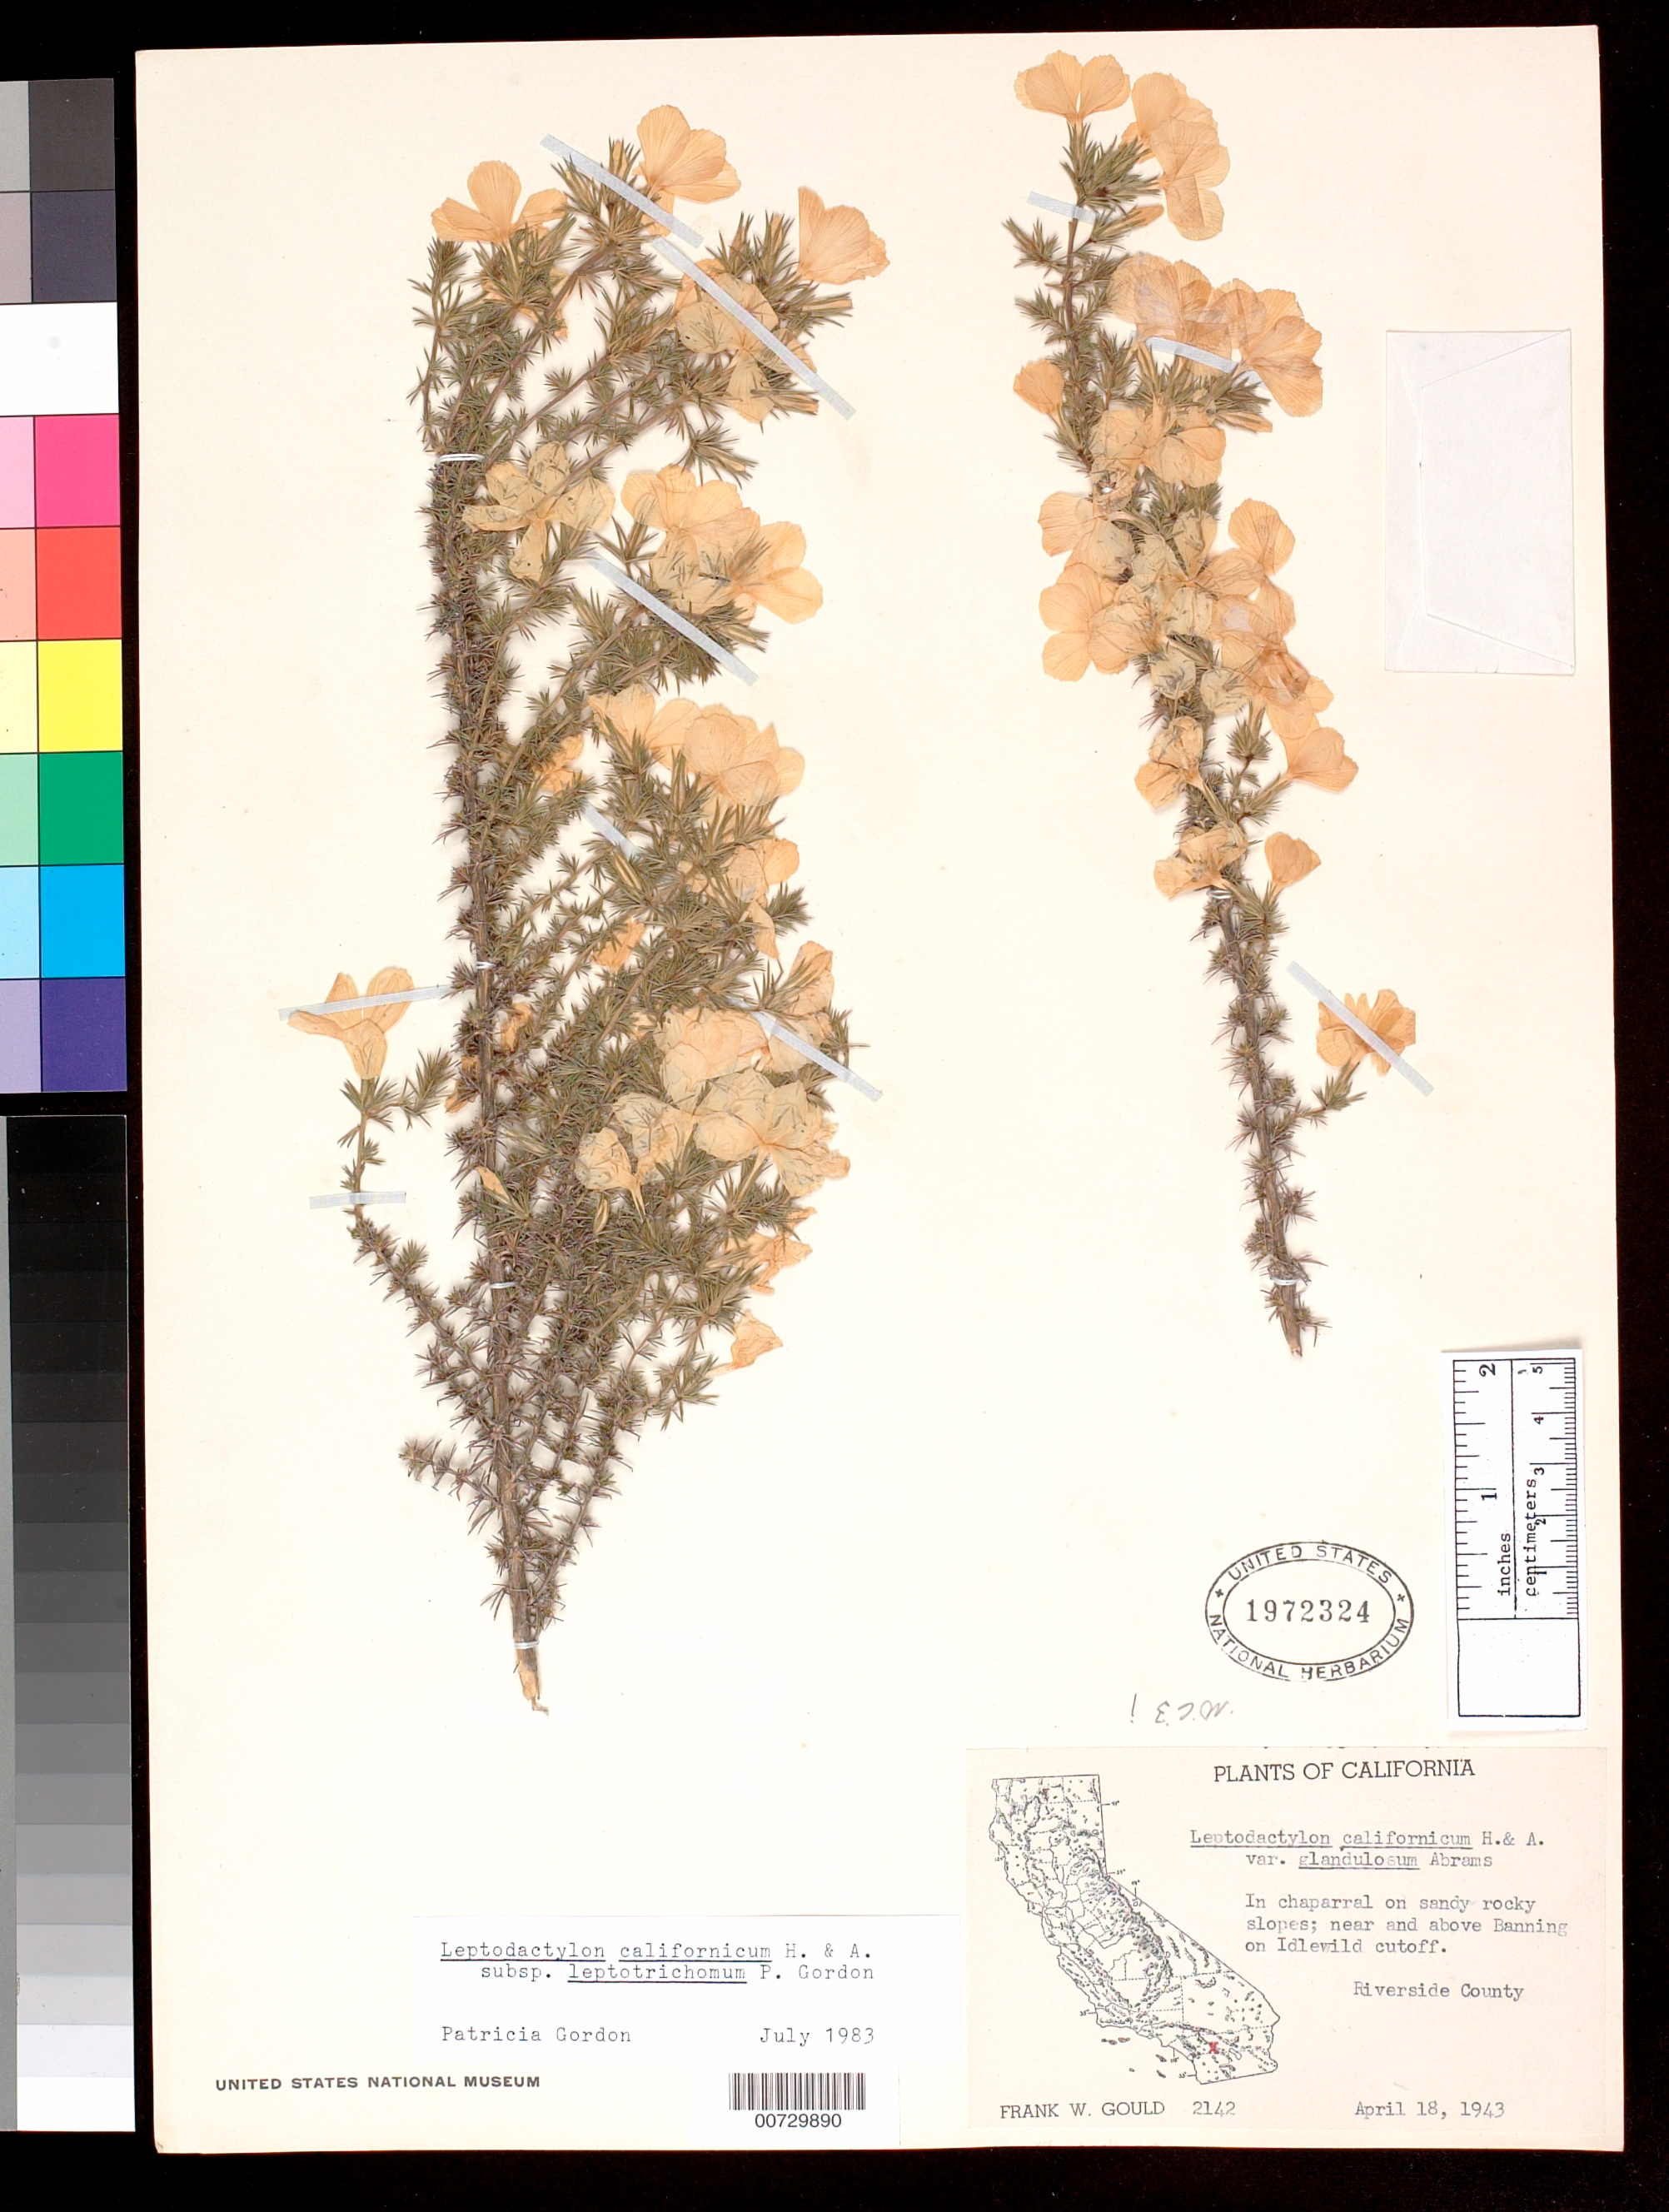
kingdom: Plantae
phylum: Tracheophyta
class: Magnoliopsida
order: Ericales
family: Polemoniaceae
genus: Linanthus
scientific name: Linanthus californicus subsp. glandulosus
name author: (Eastw.) J.M. Porter & R. Patt.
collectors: F. W. Gould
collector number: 2142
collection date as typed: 19 Apr 1943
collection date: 1943-04-18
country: United States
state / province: California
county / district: Riverside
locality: In chaparral on sandy rocky slopes; near and above Banning on Idlewild cutoff.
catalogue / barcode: US 1972324